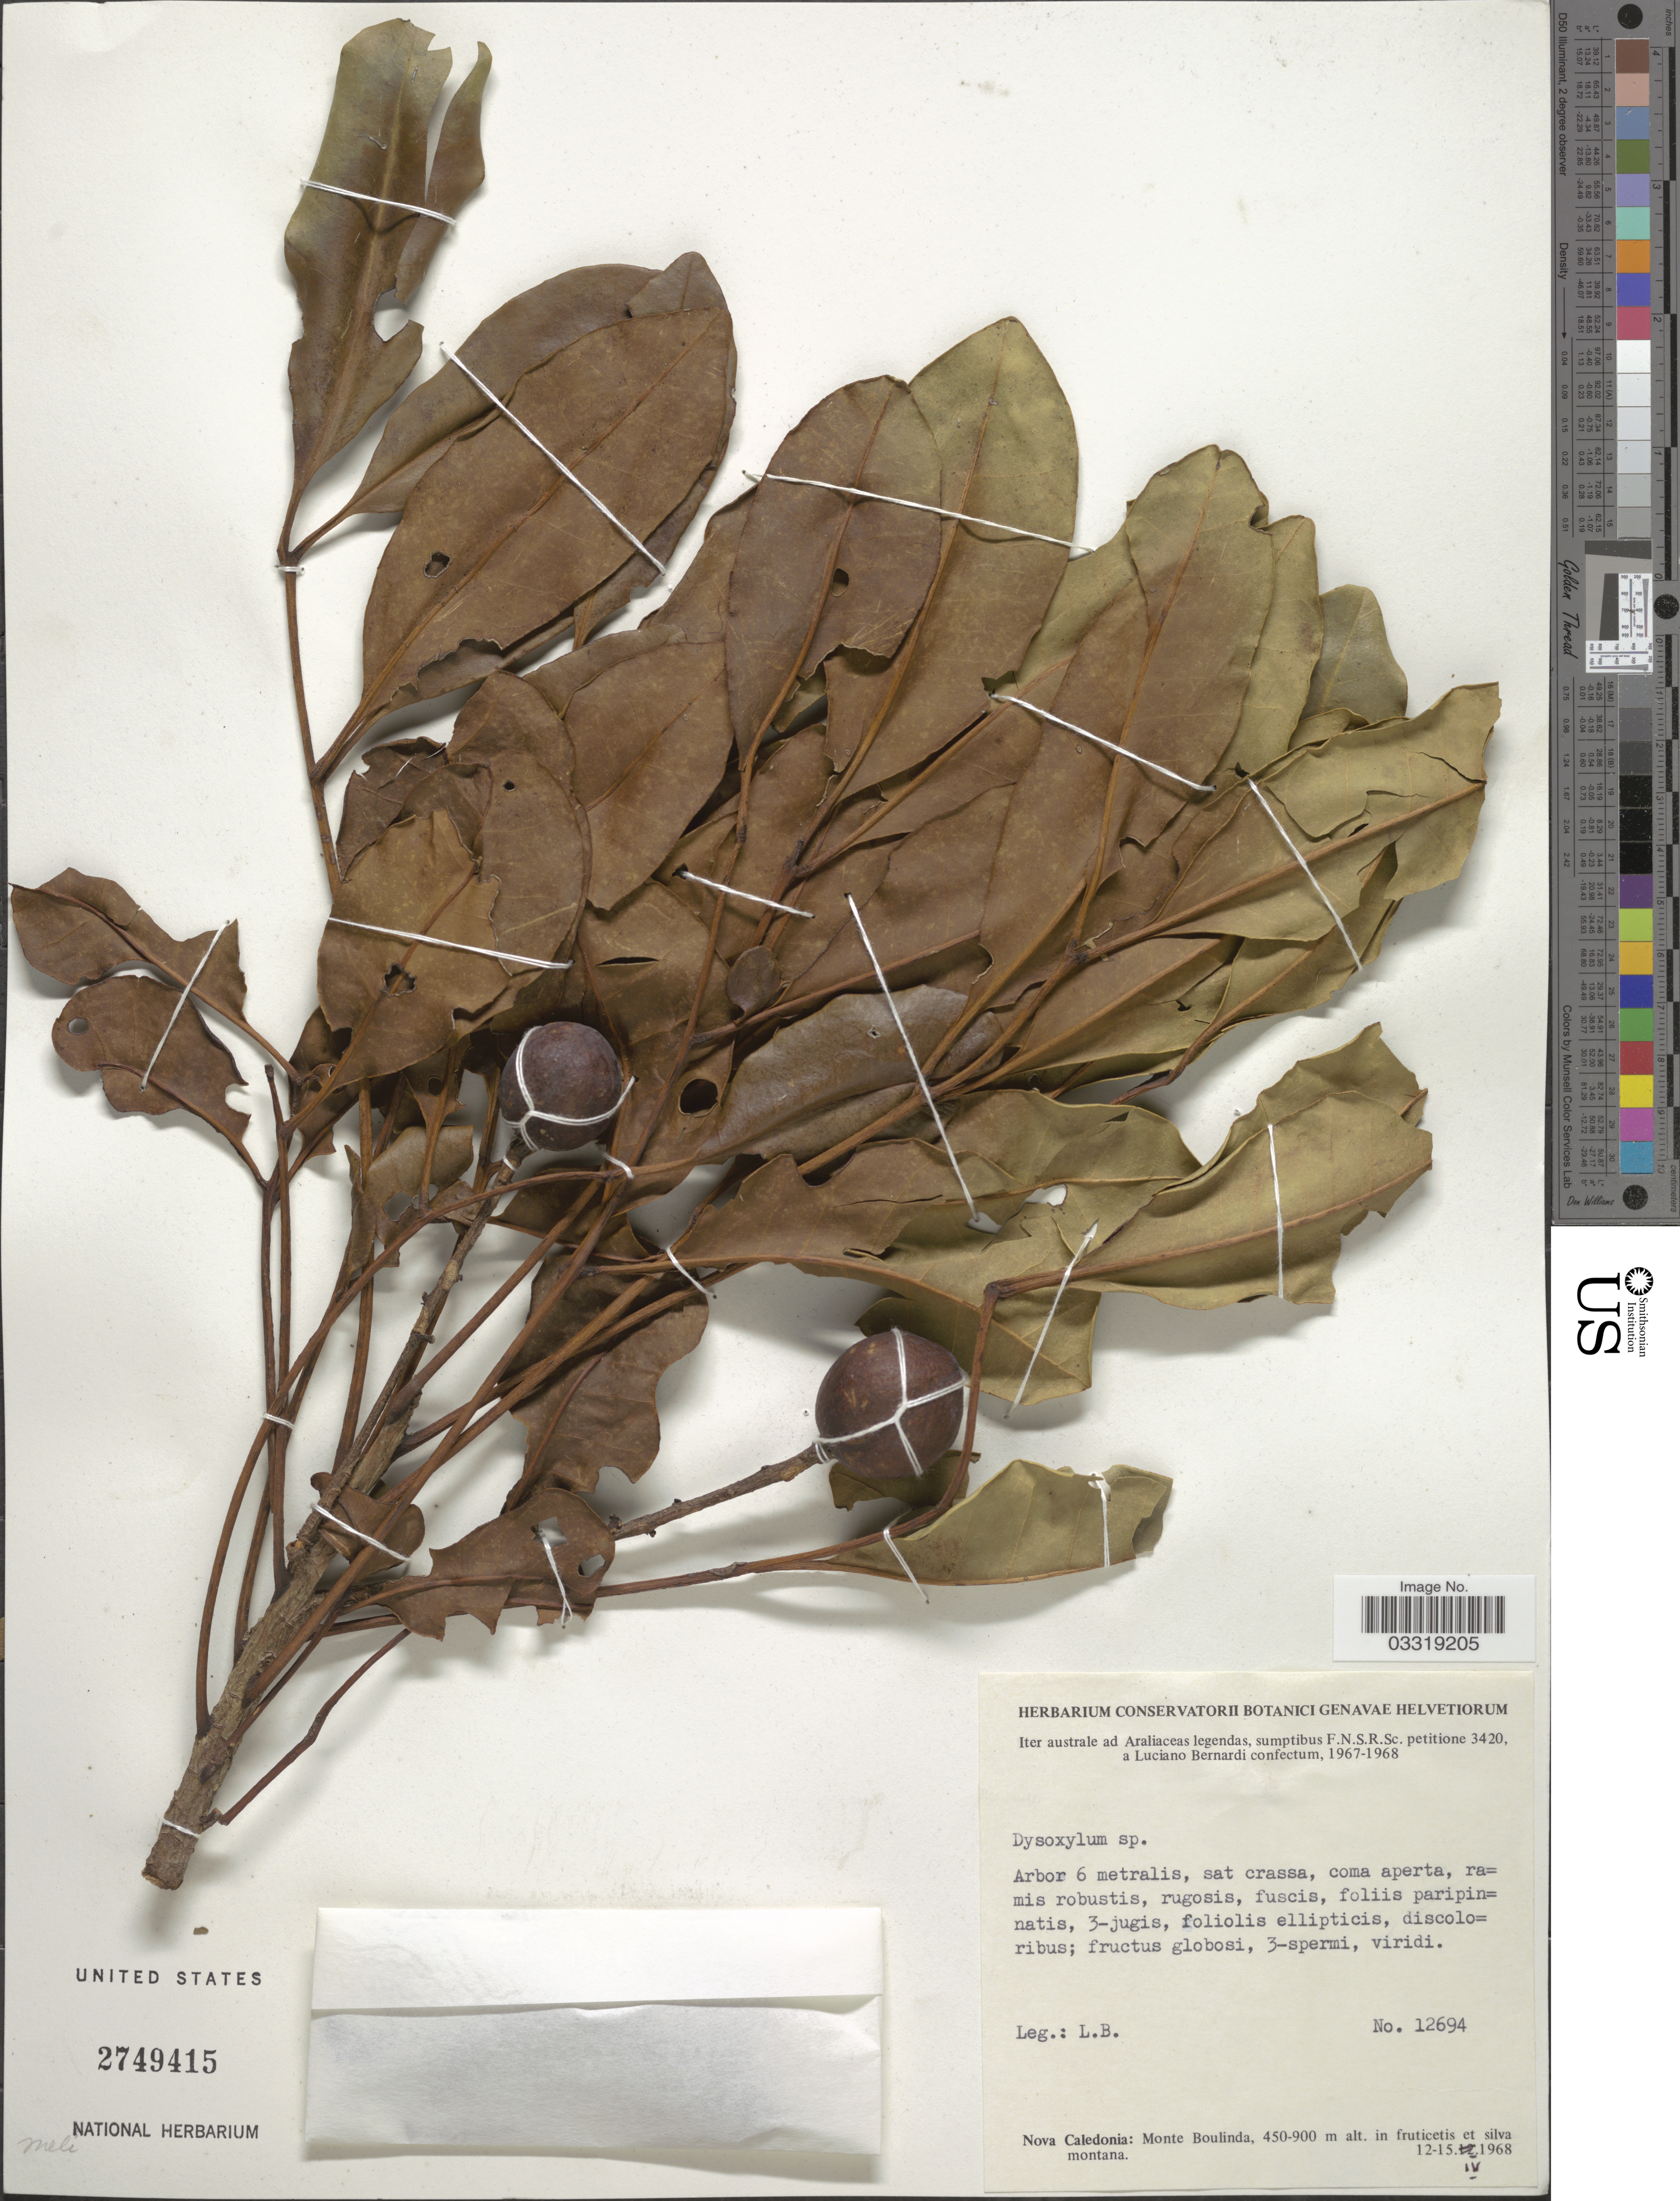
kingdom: Plantae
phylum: Tracheophyta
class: Magnoliopsida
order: Sapindales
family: Meliaceae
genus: Didymocheton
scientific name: Didymocheton rufescens subsp. dzumacensis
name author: (Guillaumin & Sebert) Mabb.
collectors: L. Bernardi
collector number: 12694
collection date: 1968-04-12/1968-04-15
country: New Caledonia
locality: Nova Caledonia: Monte Boulinda.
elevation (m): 450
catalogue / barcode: US 2749415